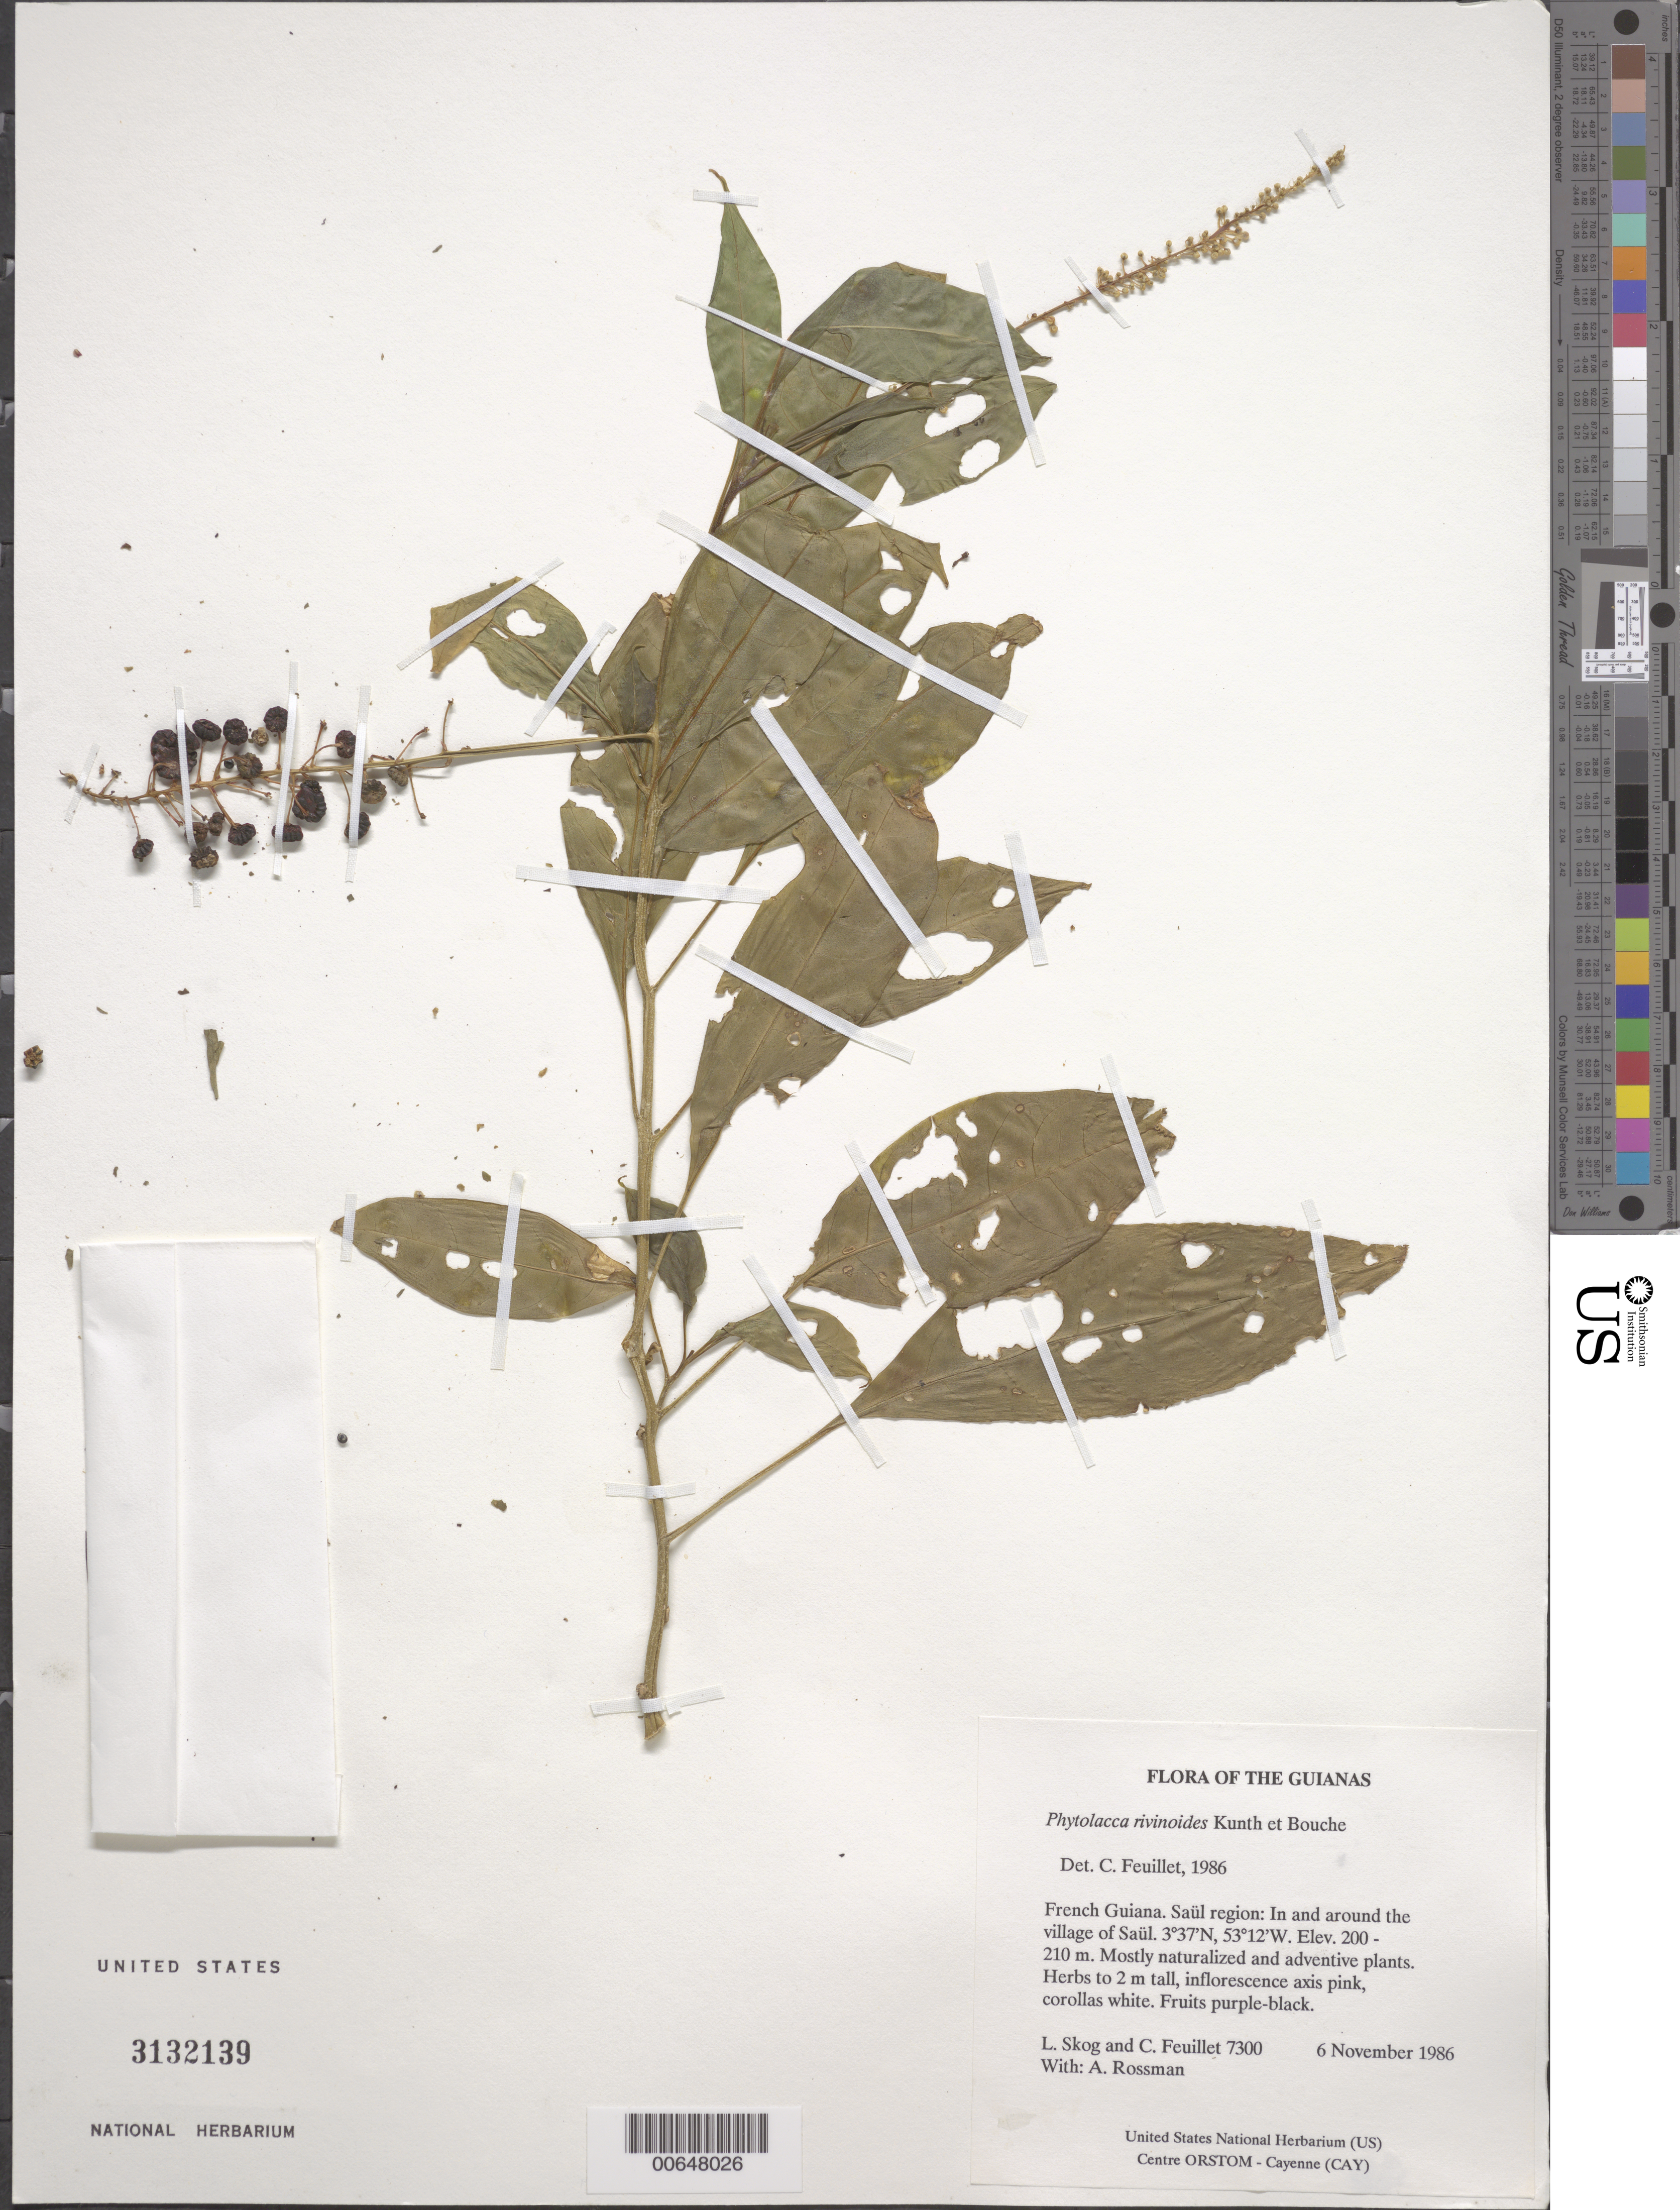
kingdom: Plantae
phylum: Tracheophyta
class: Magnoliopsida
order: Caryophyllales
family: Phytolaccaceae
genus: Phytolacca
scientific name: Phytolacca rivinoides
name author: Kunth & C.D. Bouché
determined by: DeFilipps, R. A.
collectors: L. E. Skog, C. Feuillet & A. Rossman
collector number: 7300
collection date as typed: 6 November 1986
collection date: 1986-11-06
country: French Guiana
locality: Saül. In and around the village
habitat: Mostly naturalized and adventive plants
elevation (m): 200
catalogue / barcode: US 3132139